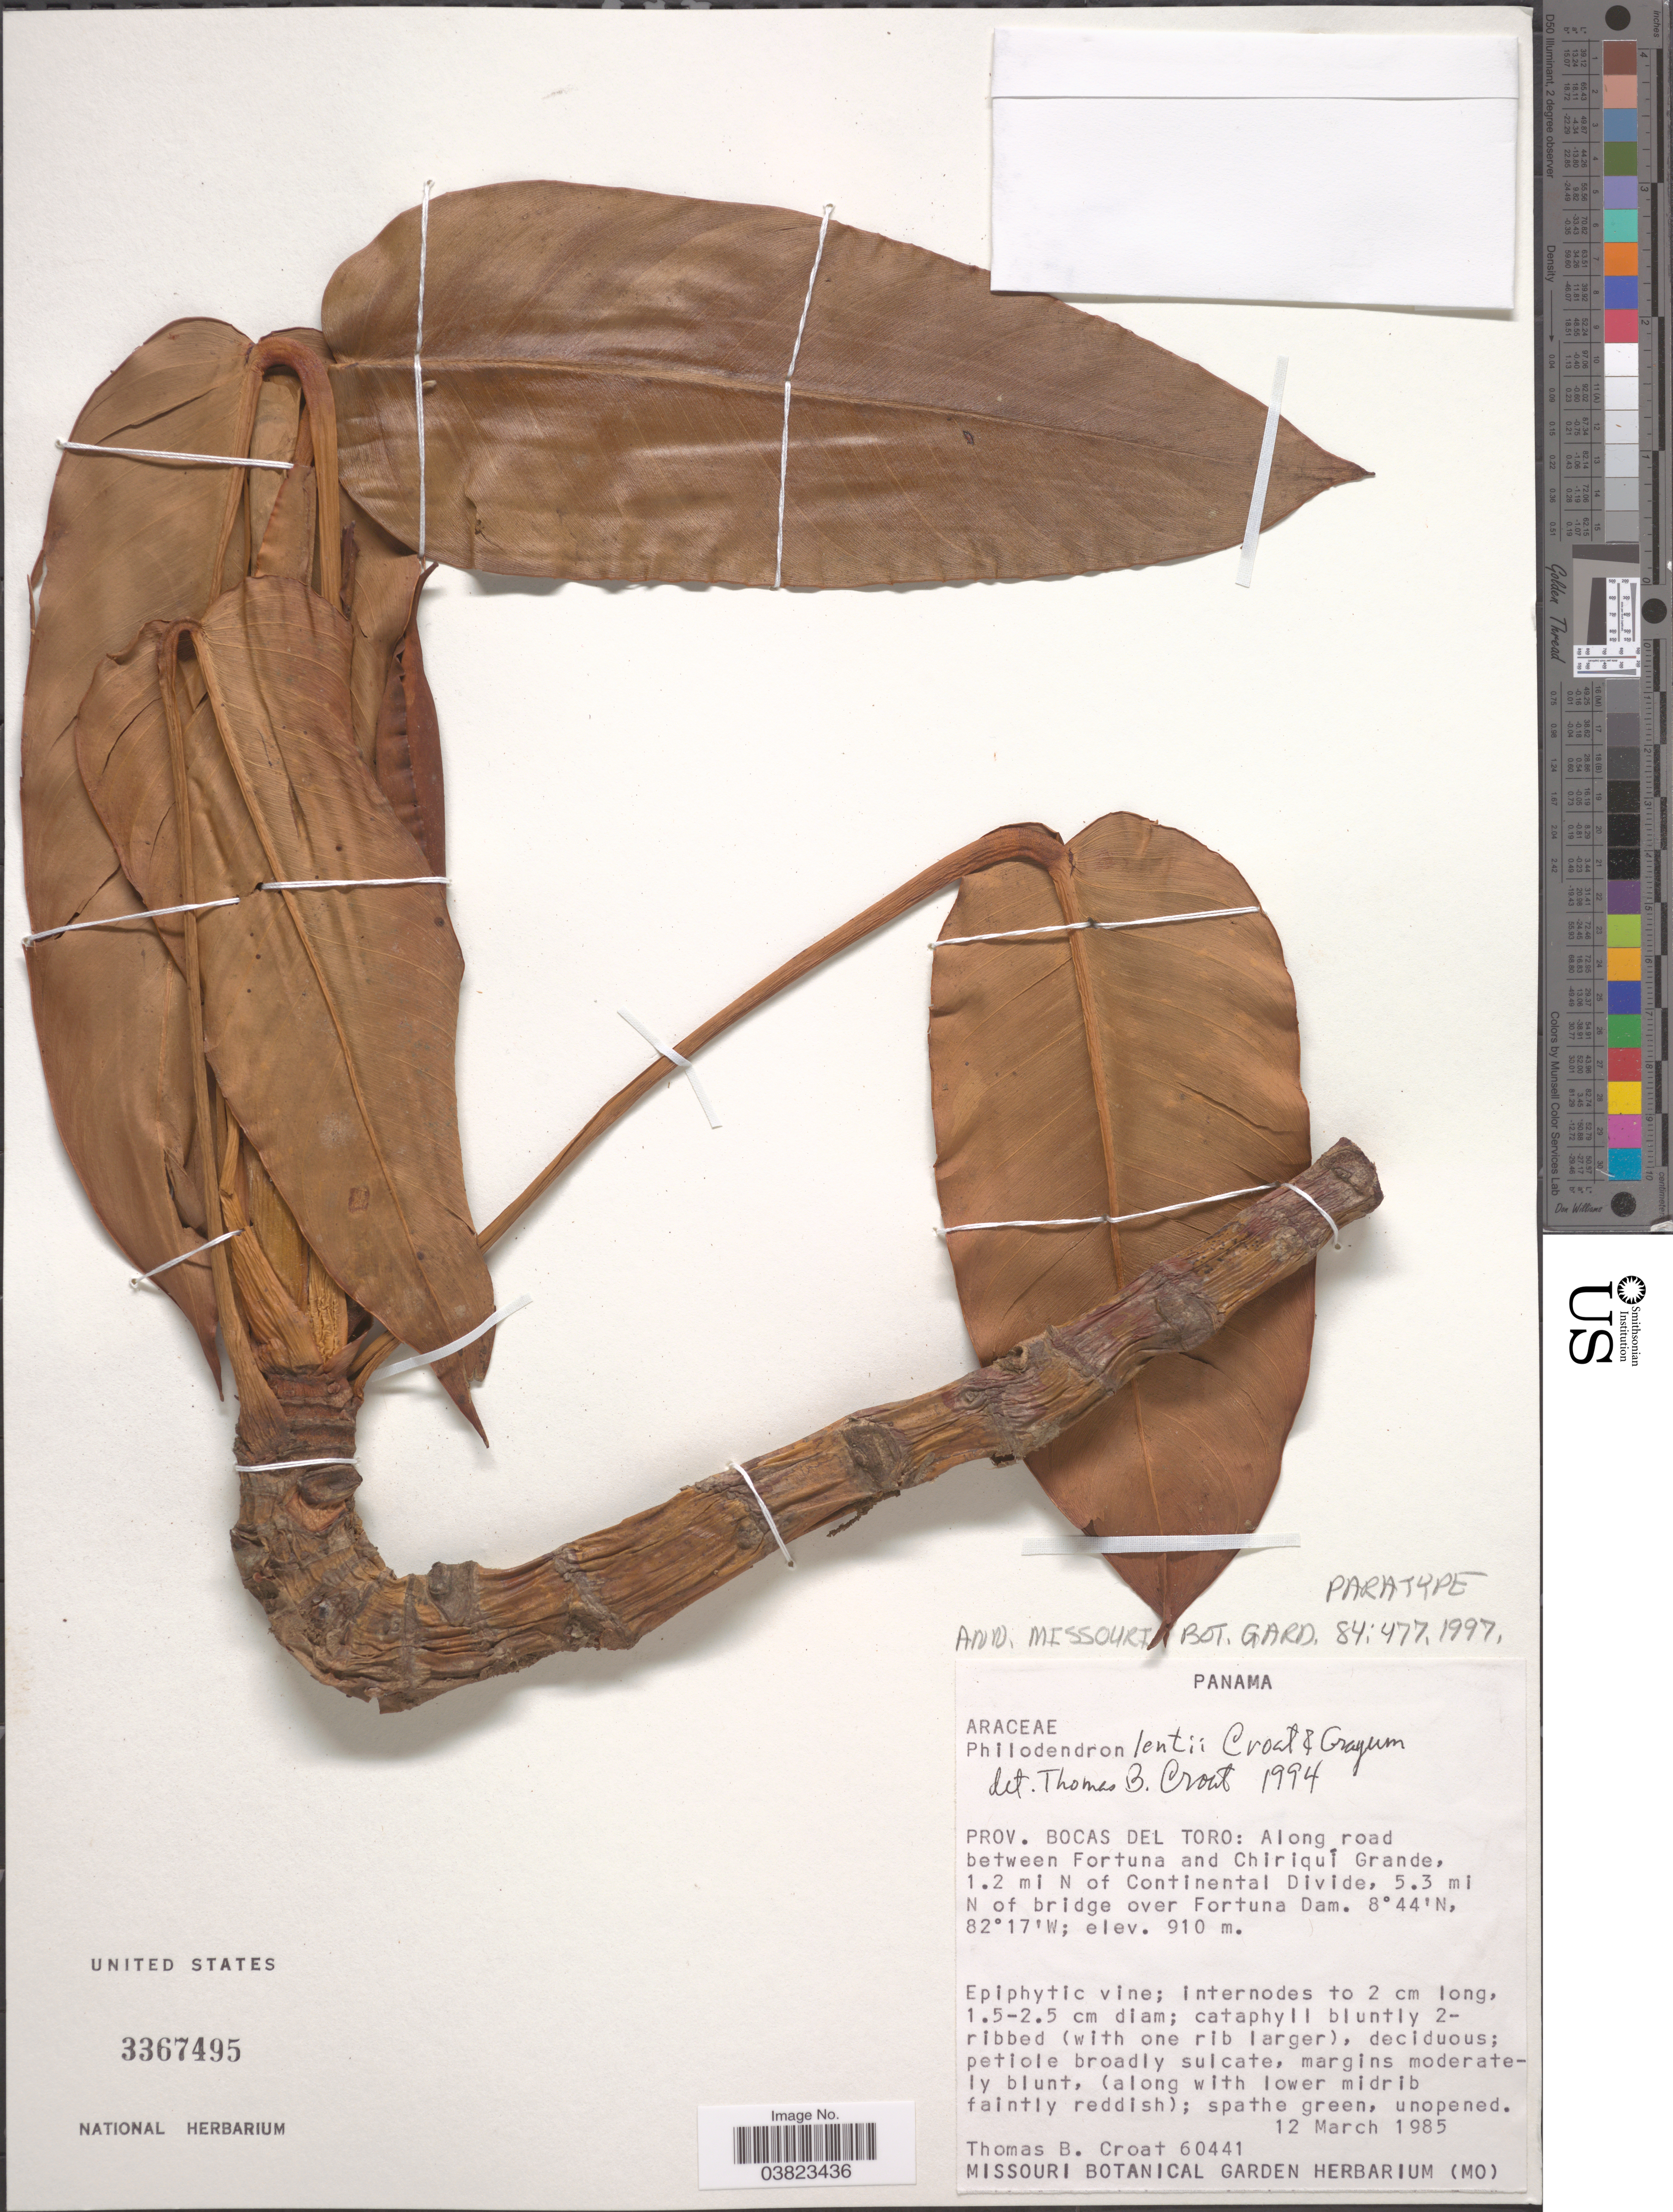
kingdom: Plantae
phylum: Tracheophyta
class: Liliopsida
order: Alismatales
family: Araceae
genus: Philodendron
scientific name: Philodendron lentii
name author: Croat & Grayum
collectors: T. B. Croat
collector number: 60441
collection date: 1985-03-12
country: Panama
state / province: Bocas del Toro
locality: Along road between Fortuna and Chiriquí Grande, 1.2 mi N of Continental Divide, 5.3 mi N of bridge over Fortuna Dam.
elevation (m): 910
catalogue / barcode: US 3367495